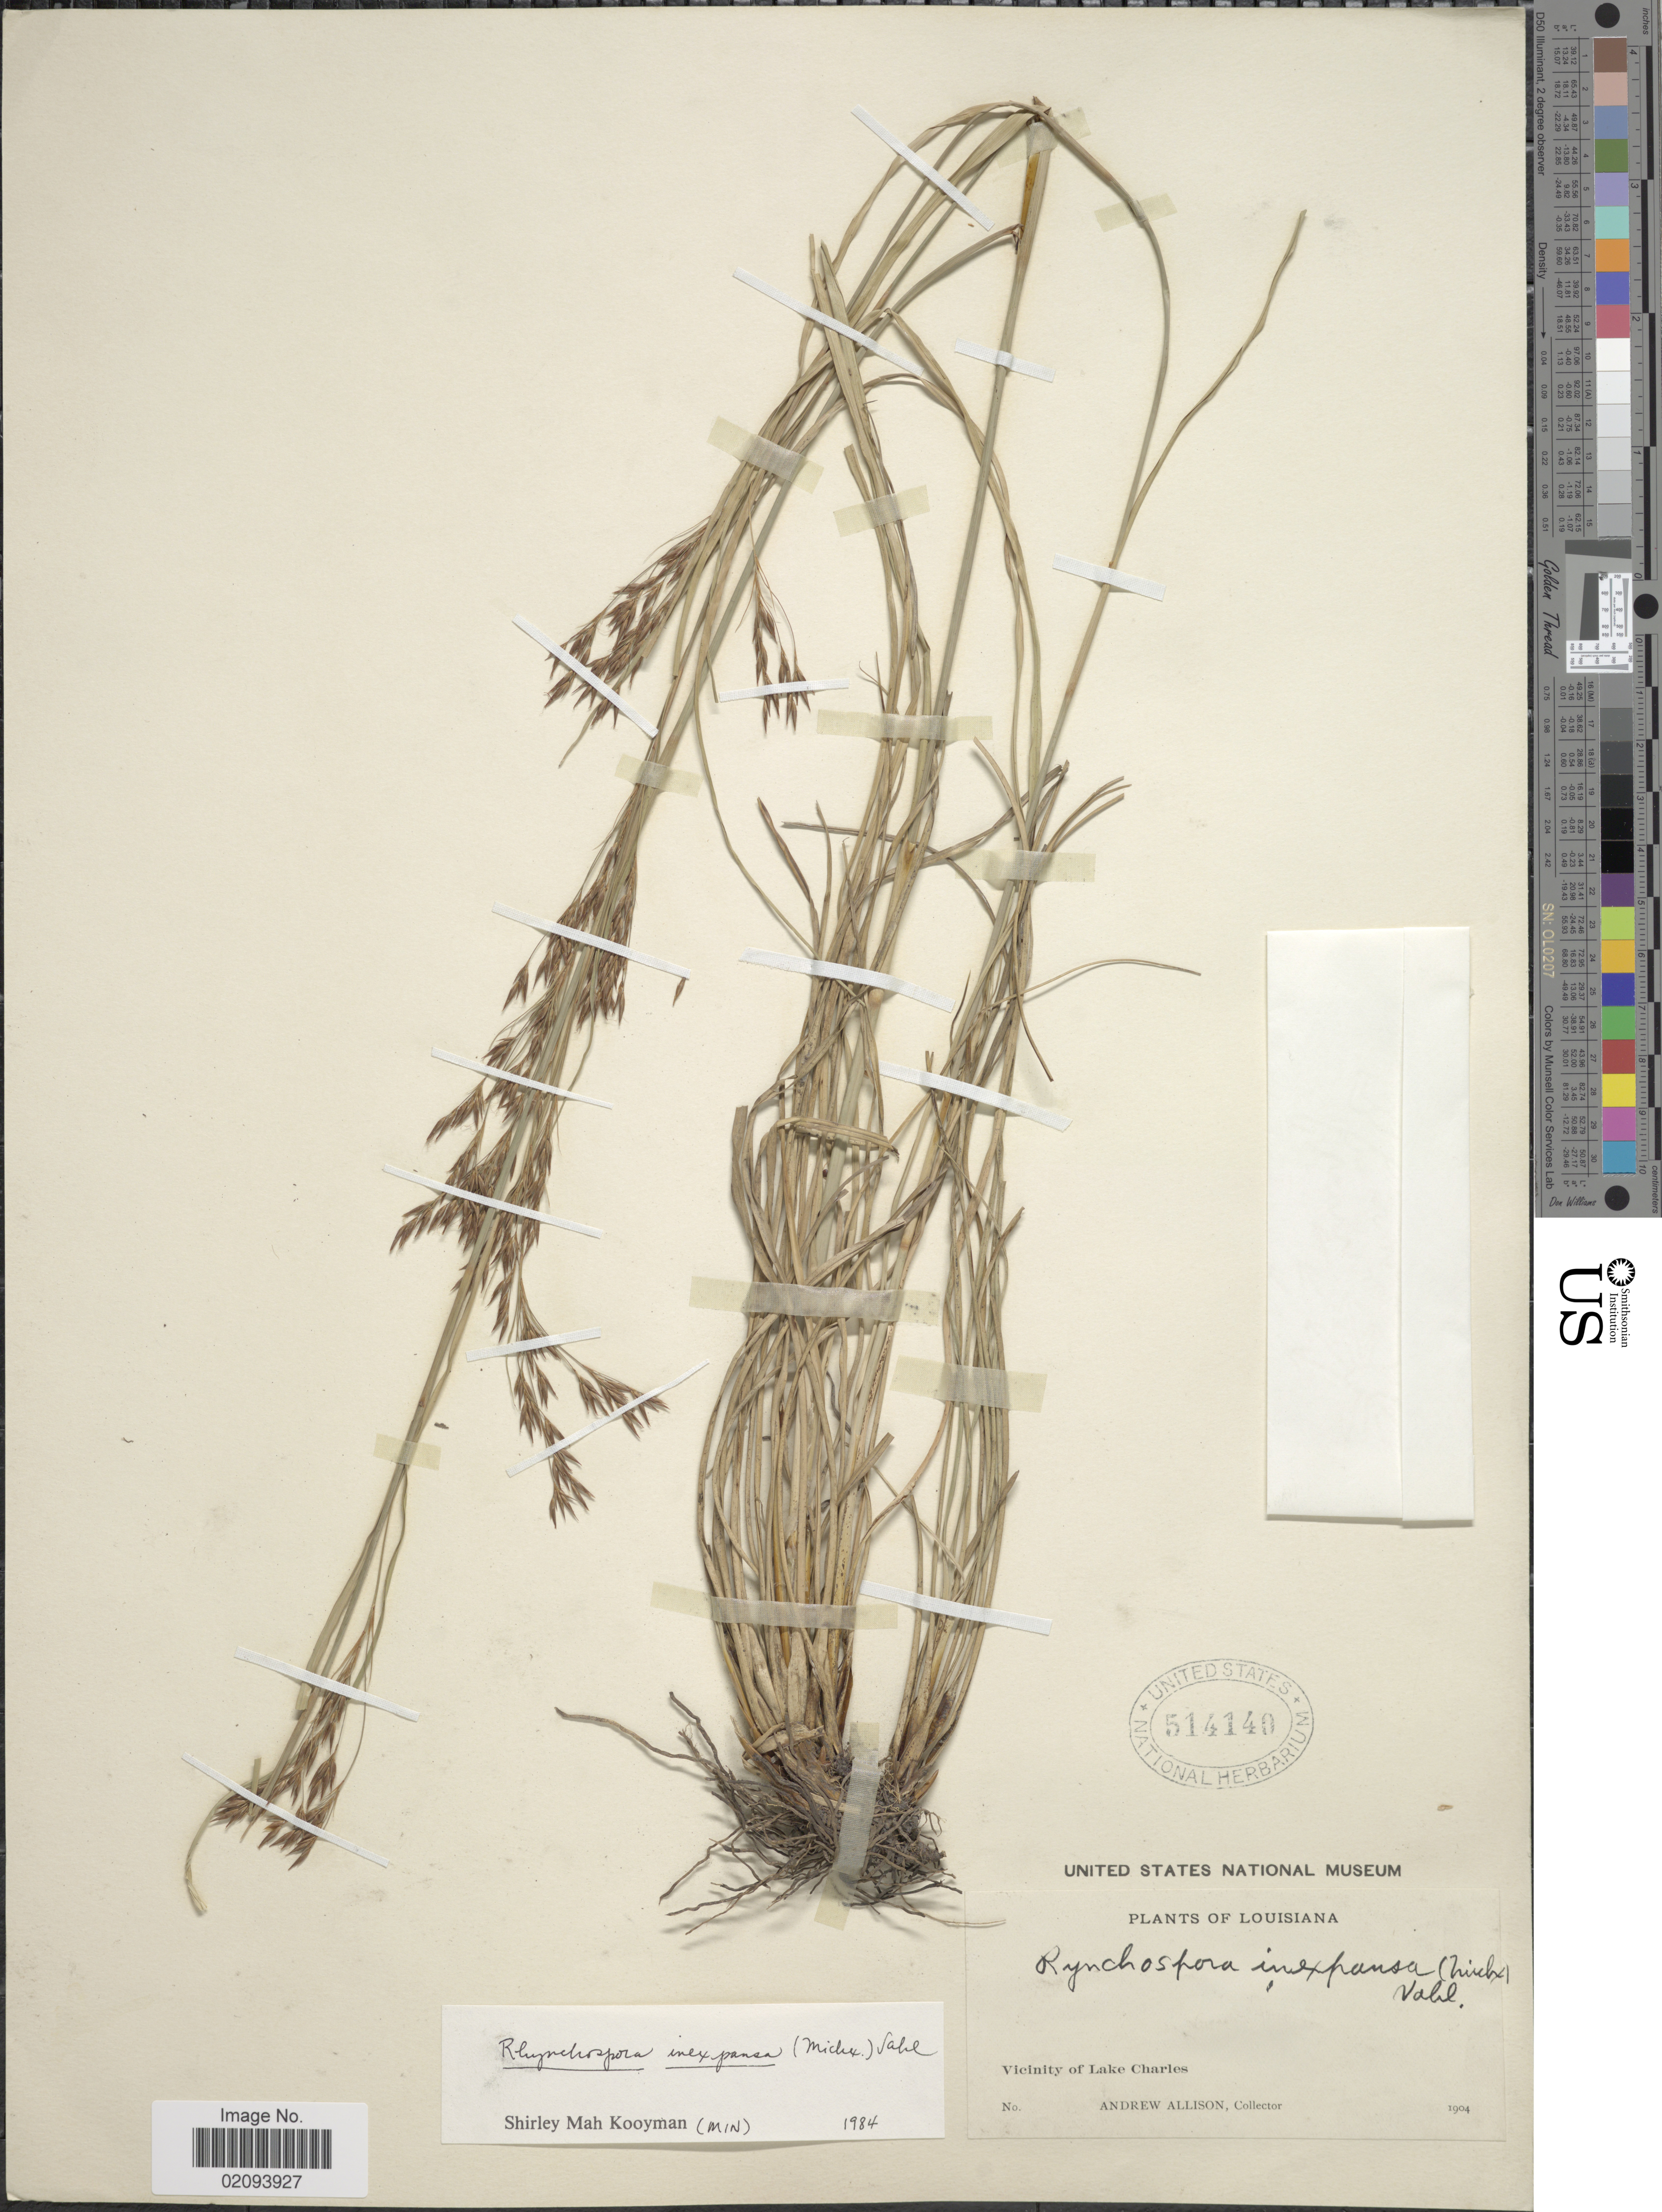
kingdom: Plantae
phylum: Tracheophyta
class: Liliopsida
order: Poales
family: Cyperaceae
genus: Rhynchospora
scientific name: Rhynchospora inexpansa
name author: (Michx.) Vahl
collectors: A. Allison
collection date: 1904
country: United States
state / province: Louisiana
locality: Vicinity of Lake Charles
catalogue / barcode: US 514140